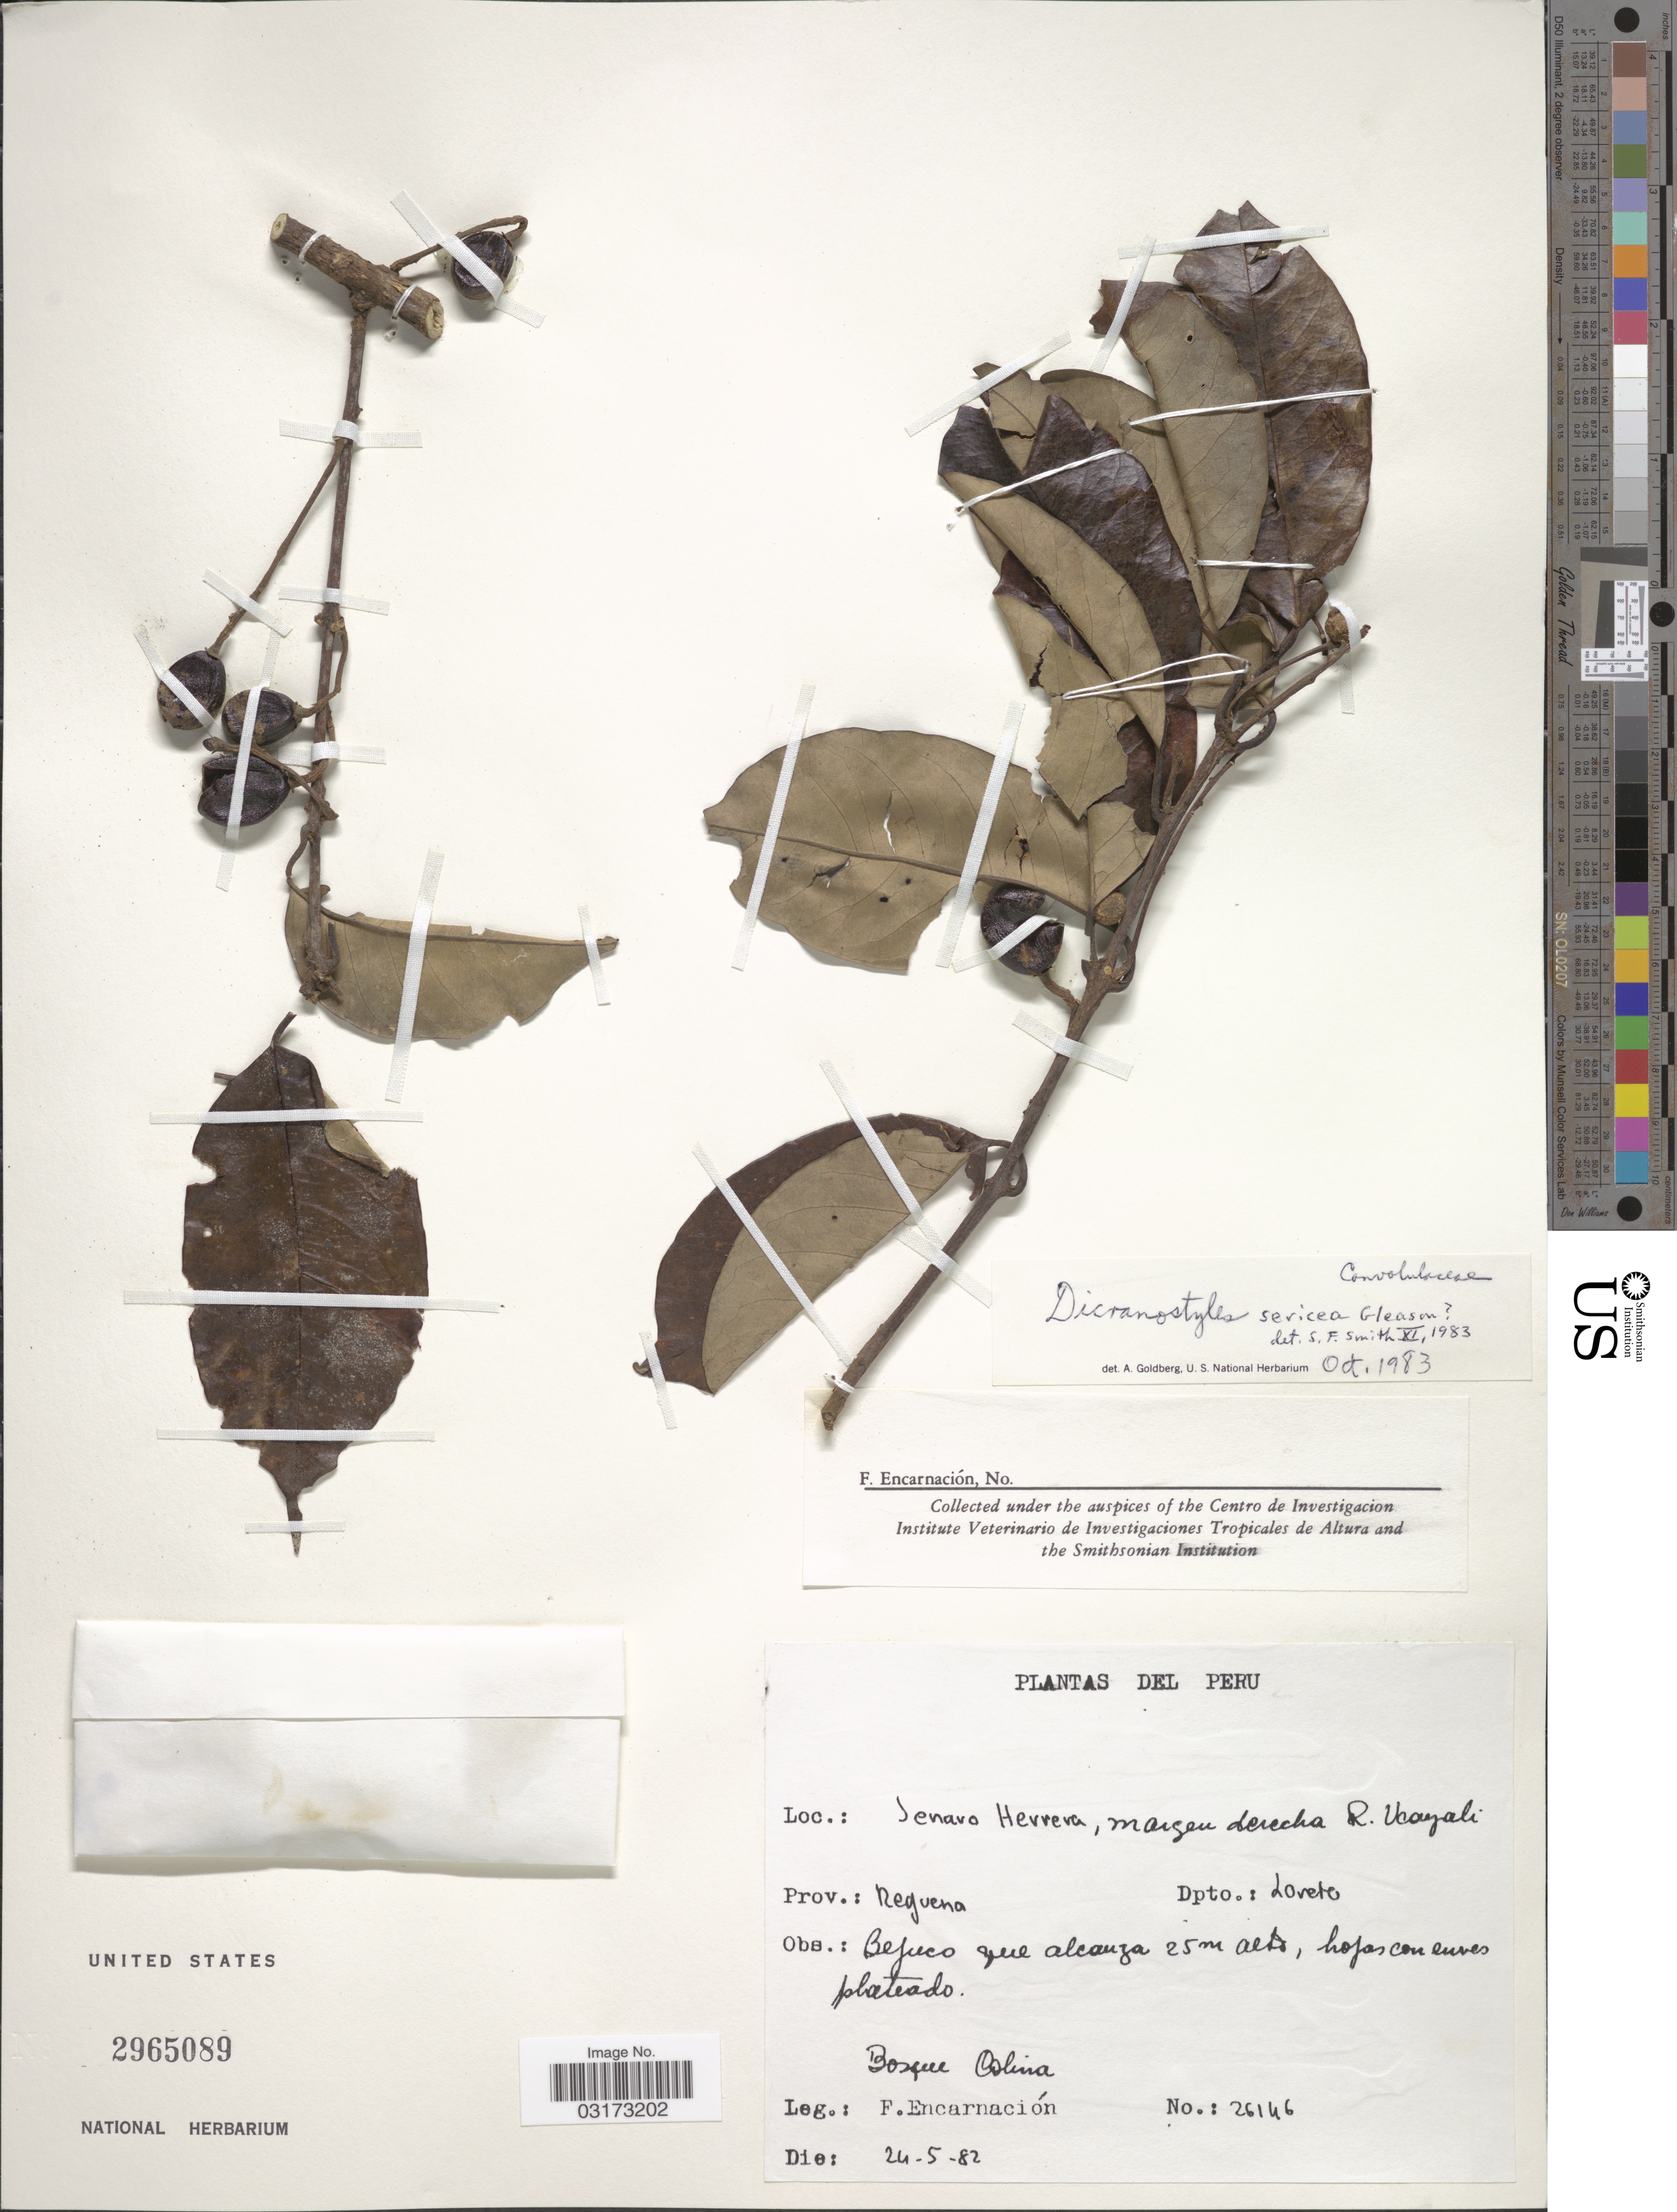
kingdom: Plantae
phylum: Tracheophyta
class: Magnoliopsida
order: Solanales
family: Convolvulaceae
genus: Dicranostyles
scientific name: Dicranostyles sericea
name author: Gleason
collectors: F. Encarnación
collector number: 26146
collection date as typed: Transcribed d/m/y: 24/5/82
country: Peru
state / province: Loreto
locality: Senavo Herrera, margen derecha R. Ucayali. Prov.: Reguena. Dpto.: Loreto.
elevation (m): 25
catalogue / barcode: US 2965089